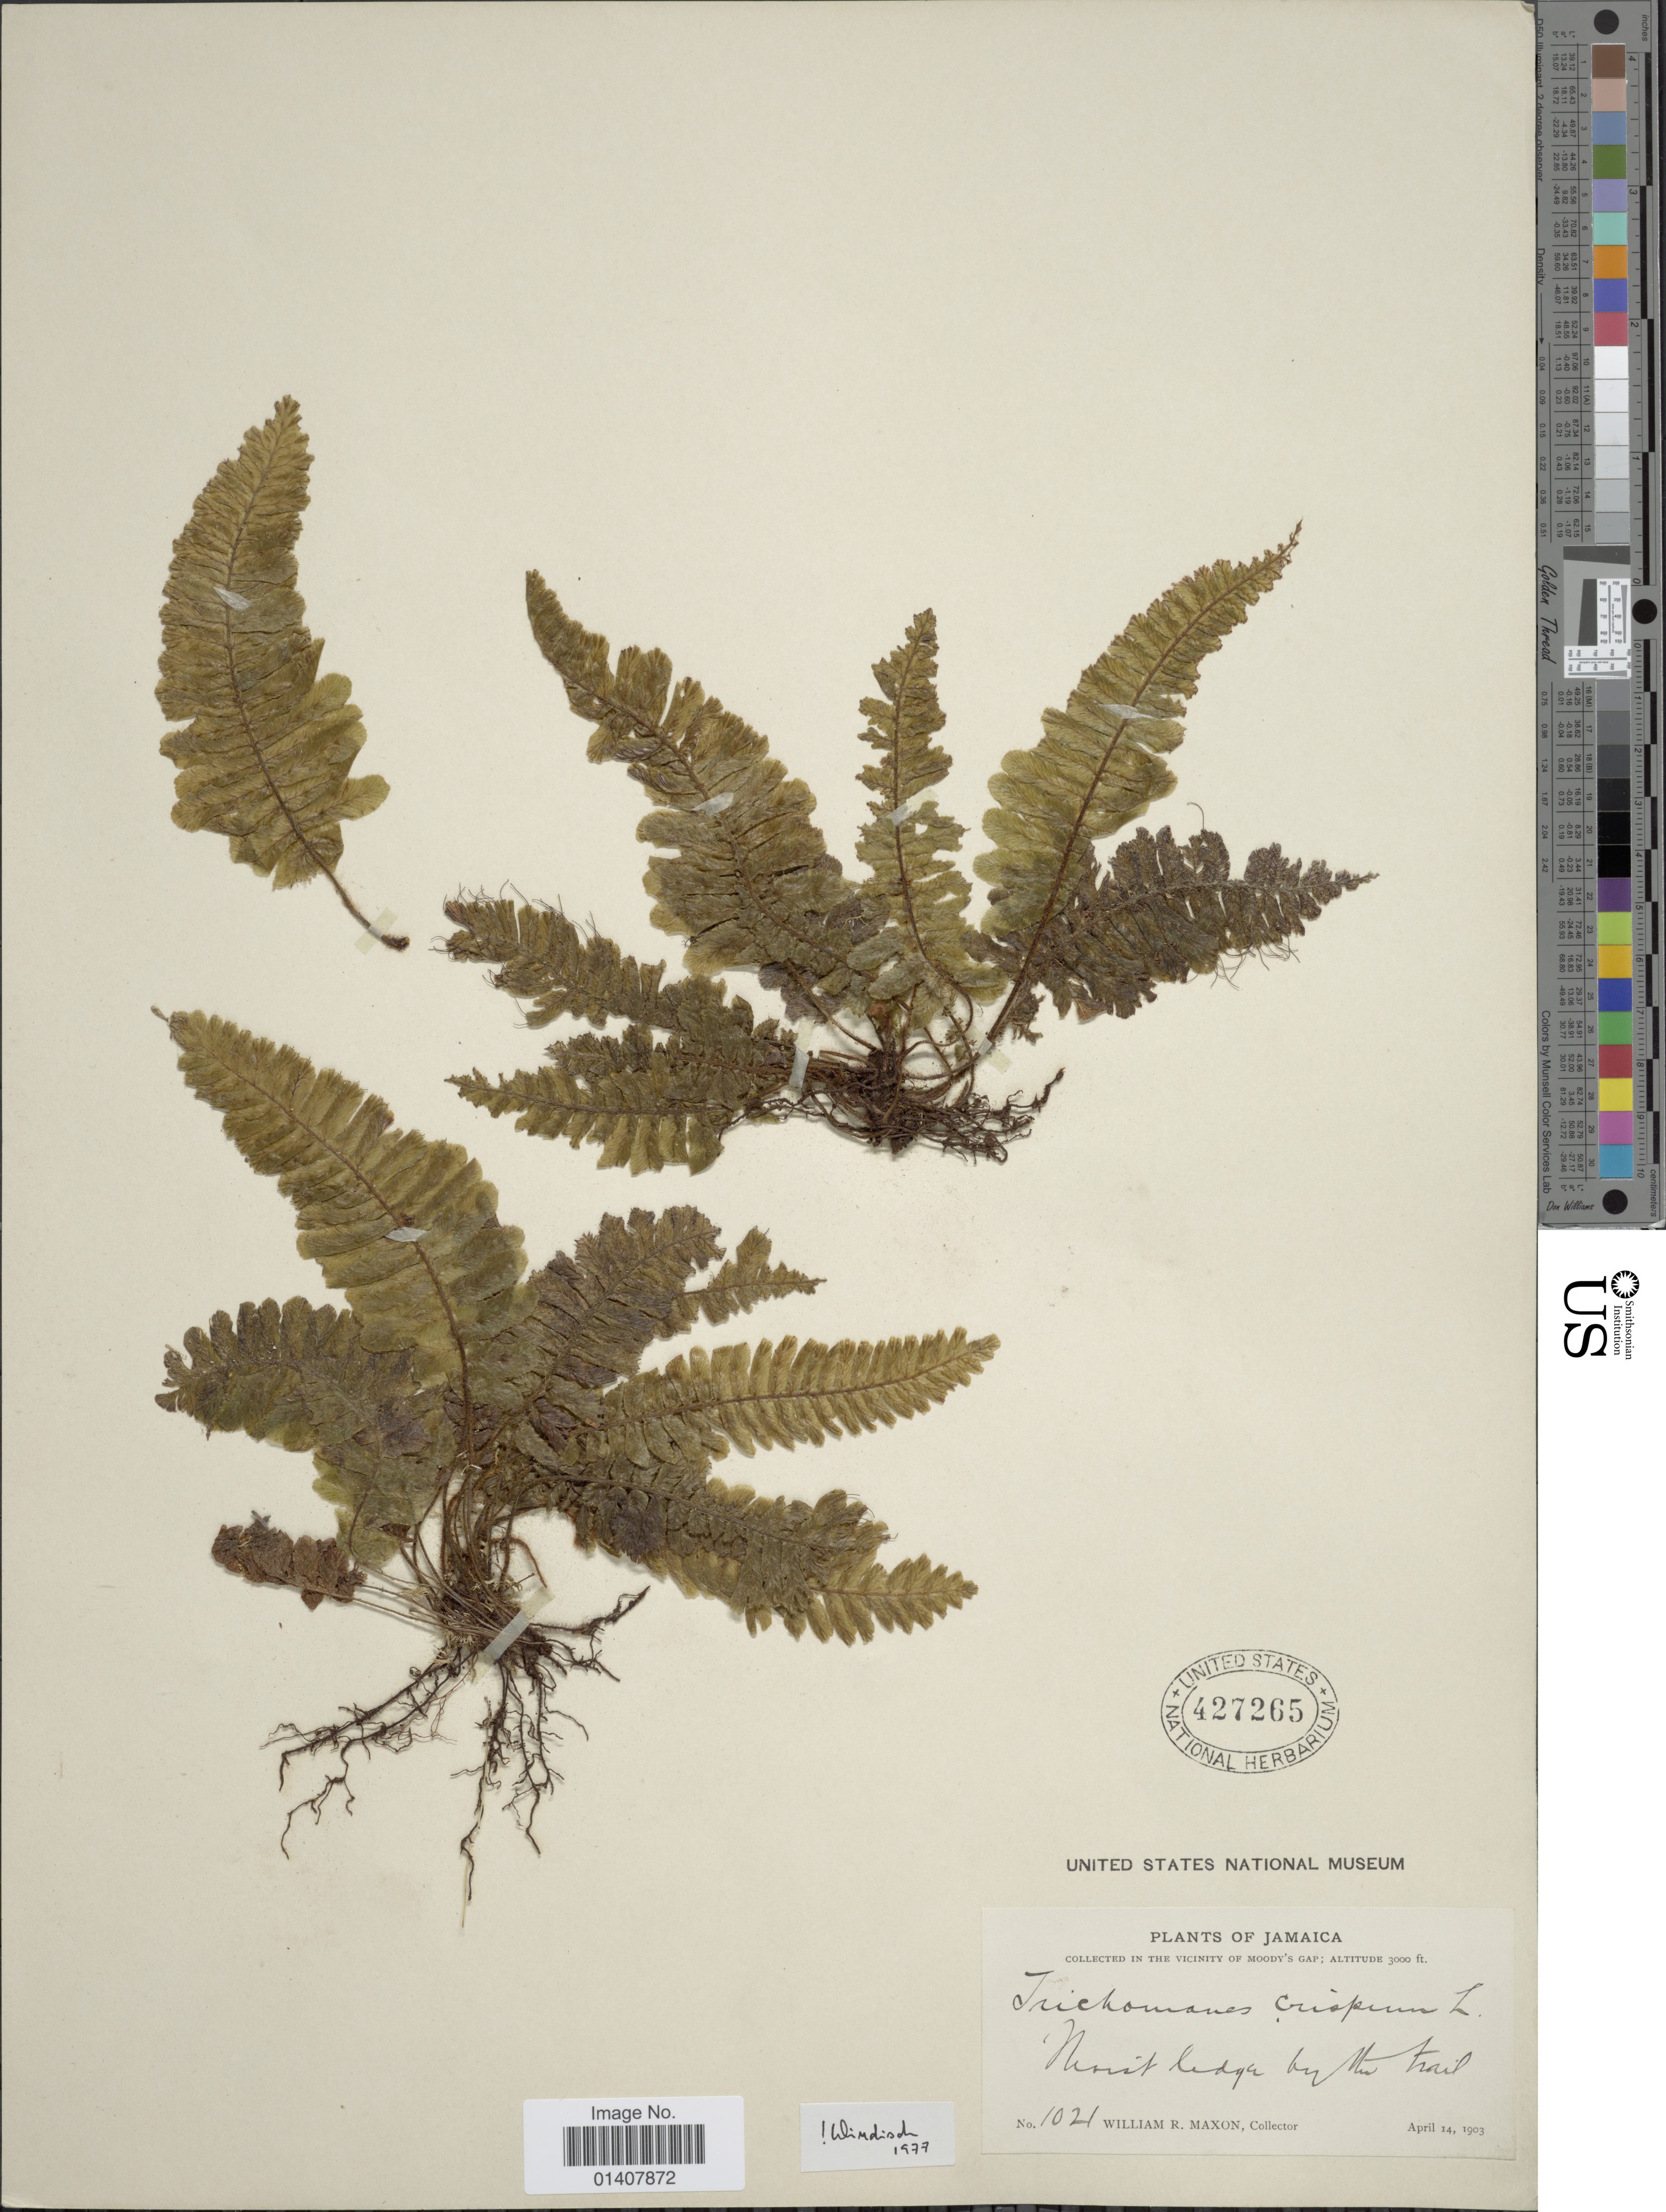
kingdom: Plantae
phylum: Tracheophyta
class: Polypodiopsida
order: Hymenophyllales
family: Hymenophyllaceae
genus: Trichomanes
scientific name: Trichomanes crispum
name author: L.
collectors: W. R. Maxon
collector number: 1021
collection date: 1903-04-14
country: Jamaica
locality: In the Vicinity of Moody's Gap, moist ledge by the trail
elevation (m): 914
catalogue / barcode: US 427265